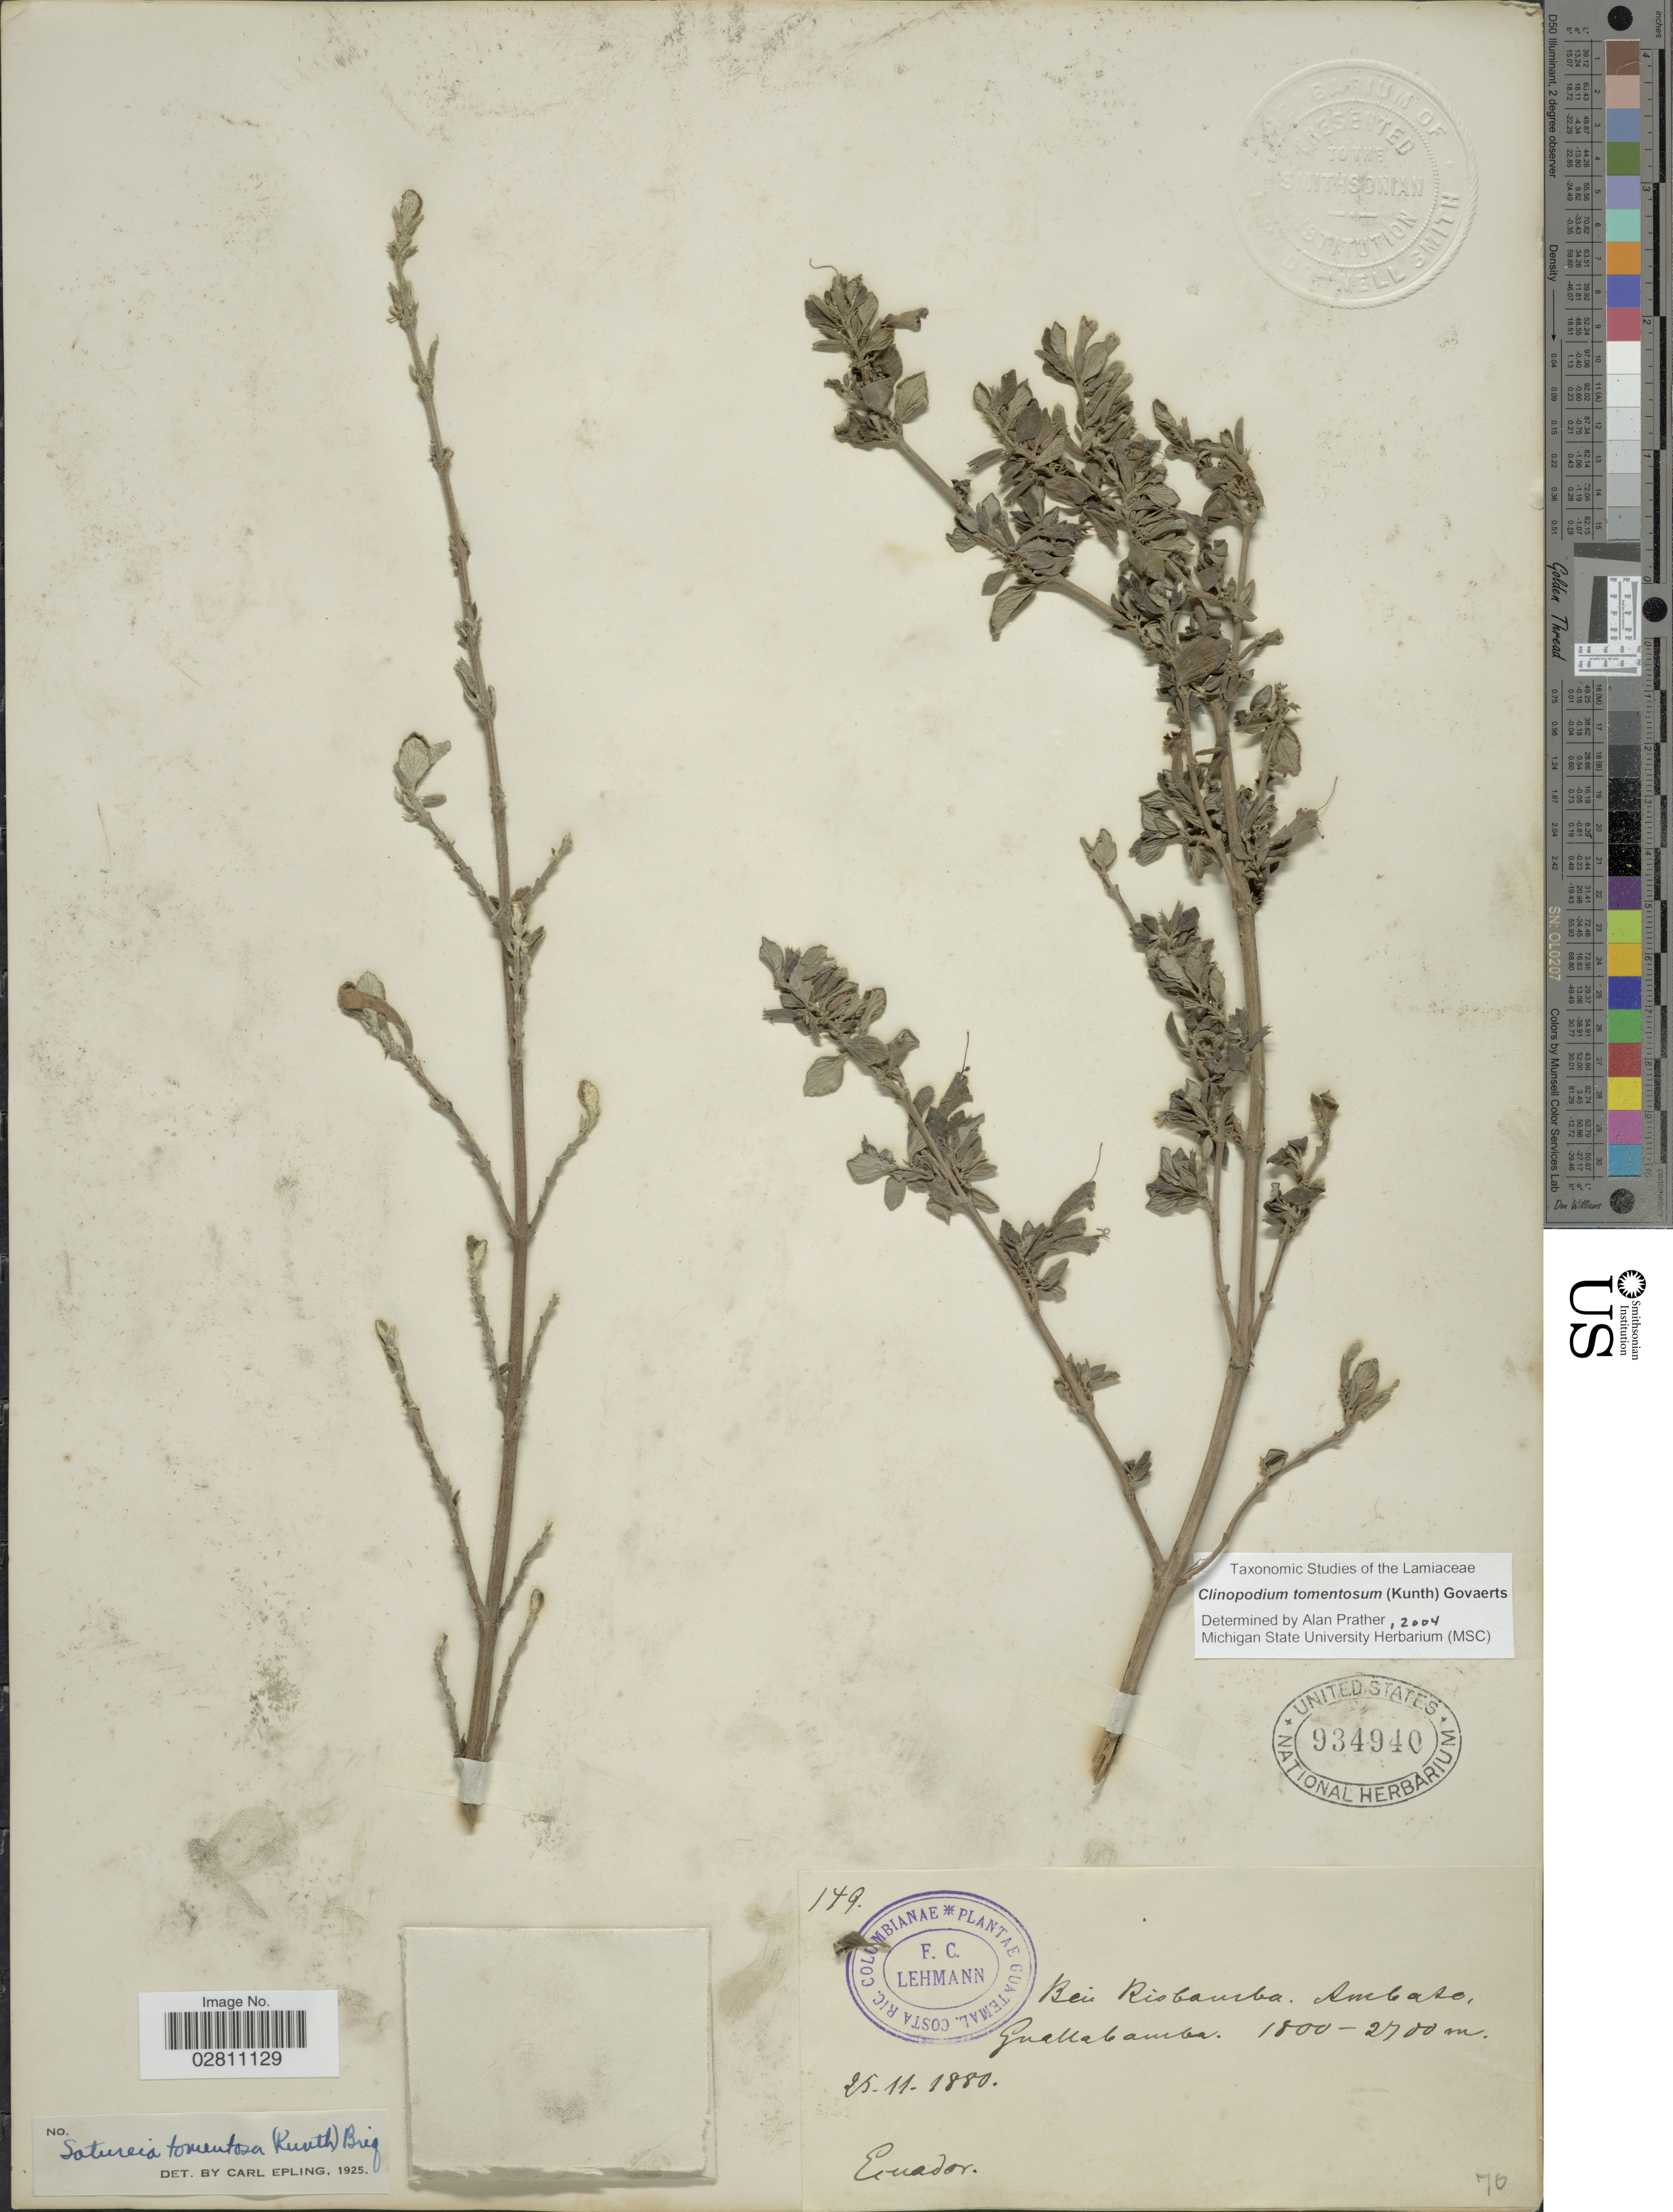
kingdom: Plantae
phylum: Tracheophyta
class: Magnoliopsida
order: Lamiales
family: Lamiaceae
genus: Clinopodium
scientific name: Clinopodium tomentosum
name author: (Kunth) Govaerts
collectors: F. C. Lehmann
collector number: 149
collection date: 1880-11-25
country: Ecuador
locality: Bei Riobamba, Ambato, Guallabamba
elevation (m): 1800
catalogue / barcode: US 934940